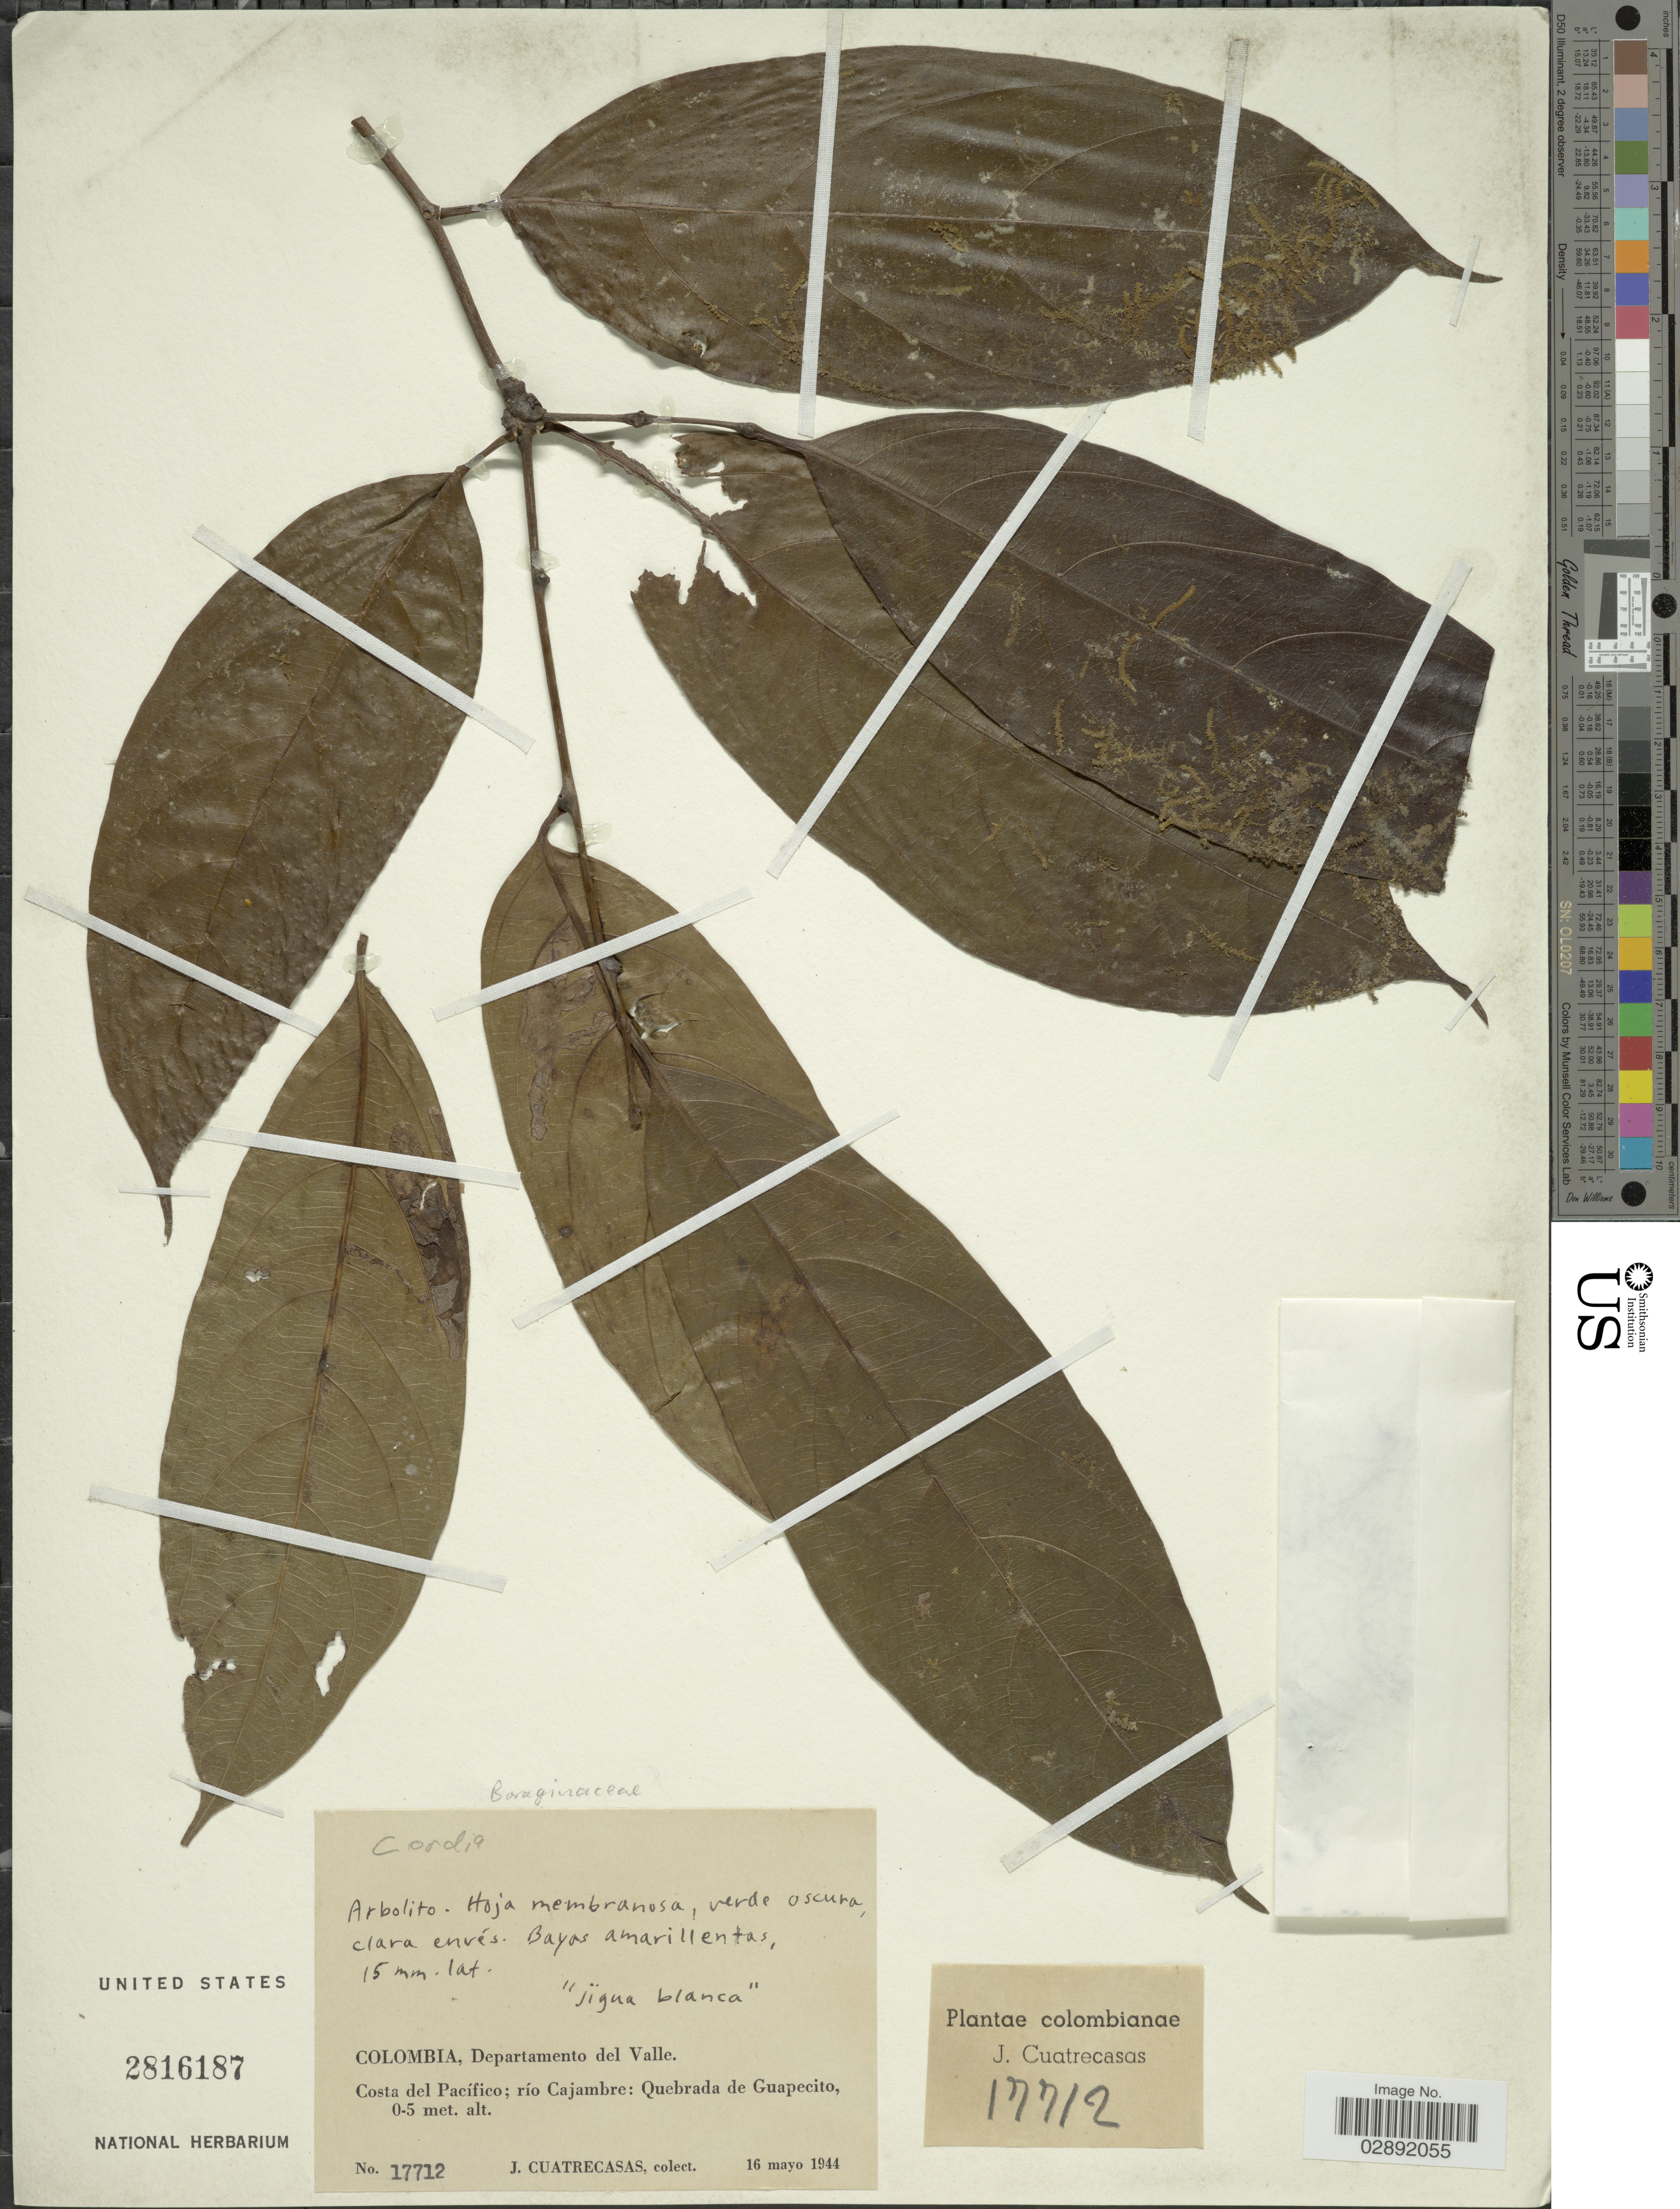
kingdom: Plantae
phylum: Tracheophyta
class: Magnoliopsida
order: Boraginales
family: Cordiaceae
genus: Cordia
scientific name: Cordia sp.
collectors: J. Cuatrecasas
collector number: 17712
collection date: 1944-05-16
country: Colombia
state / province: Valle del Cauca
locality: Departamento del Valle, Costa del Pacífico; río Cajambre: Quebrada de Guapecito.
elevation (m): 0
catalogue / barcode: US 2816187